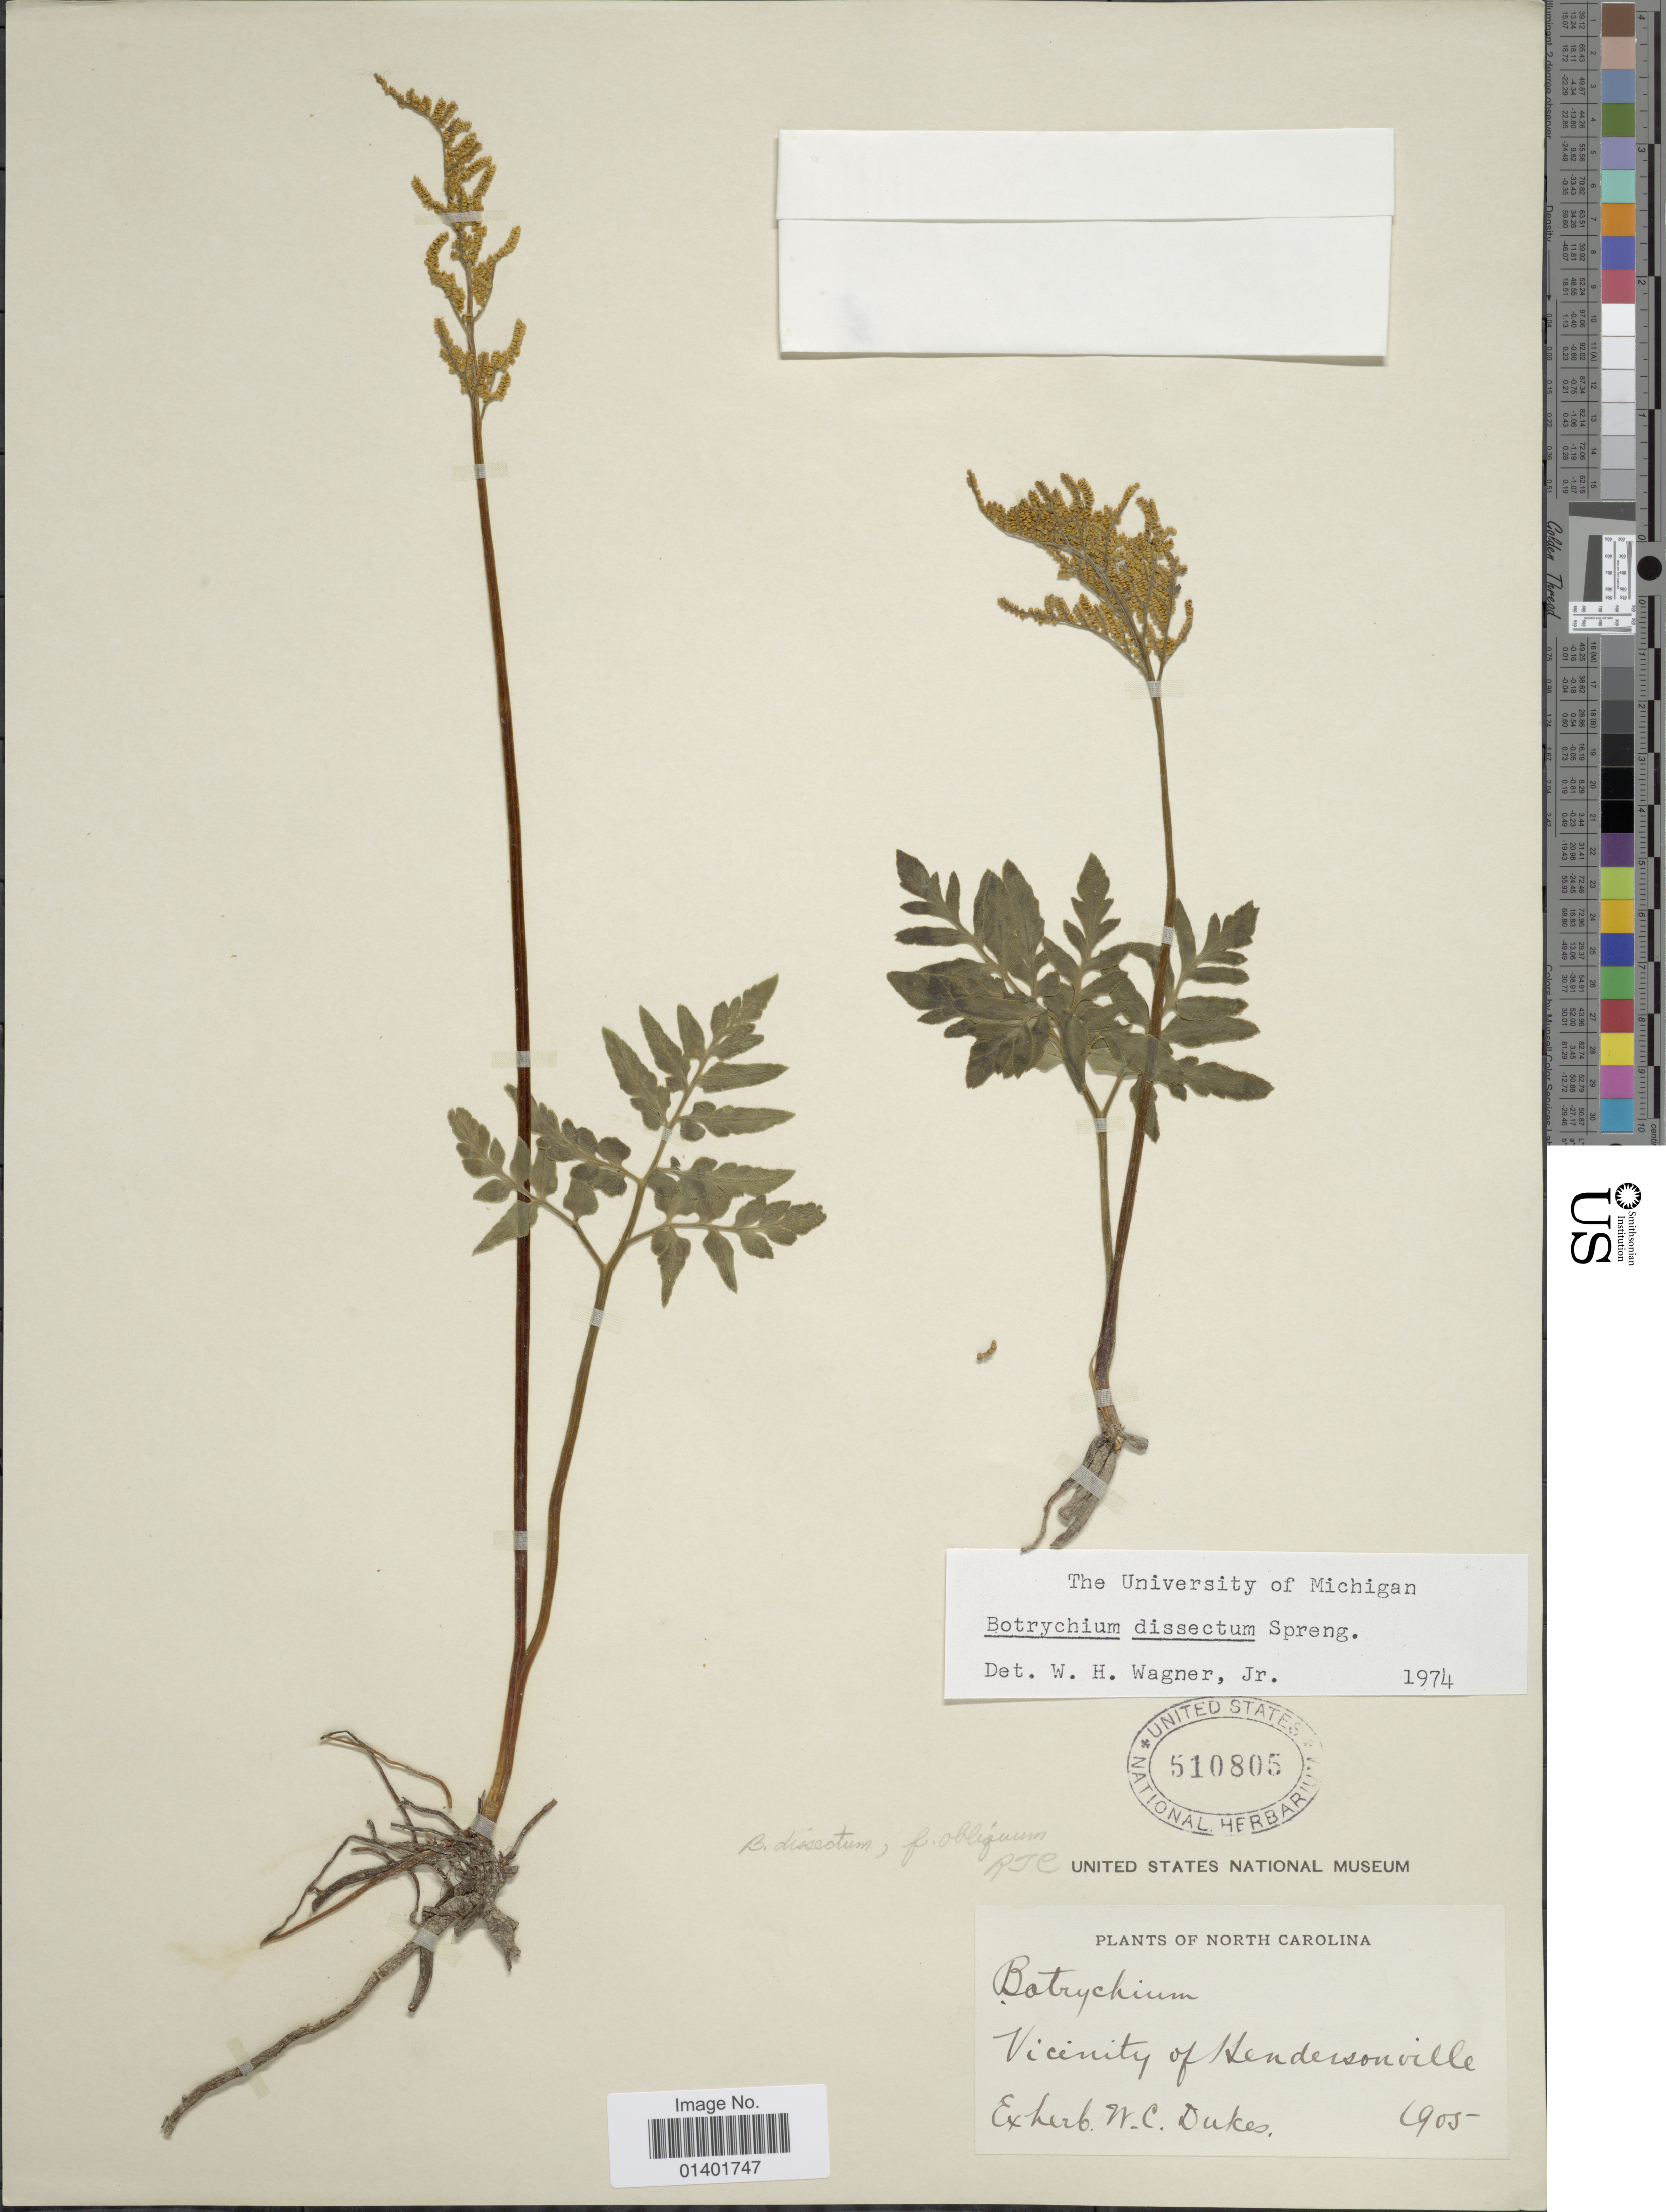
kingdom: Plantae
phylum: Tracheophyta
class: Polypodiopsida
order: Ophioglossales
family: Ophioglossaceae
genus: Botrychium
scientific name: Botrychium dissectum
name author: Spreng.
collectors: W. C. Dukes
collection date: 1905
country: United States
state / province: North Carolina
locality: Vicinity of Hendersonville.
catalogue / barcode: US 510805